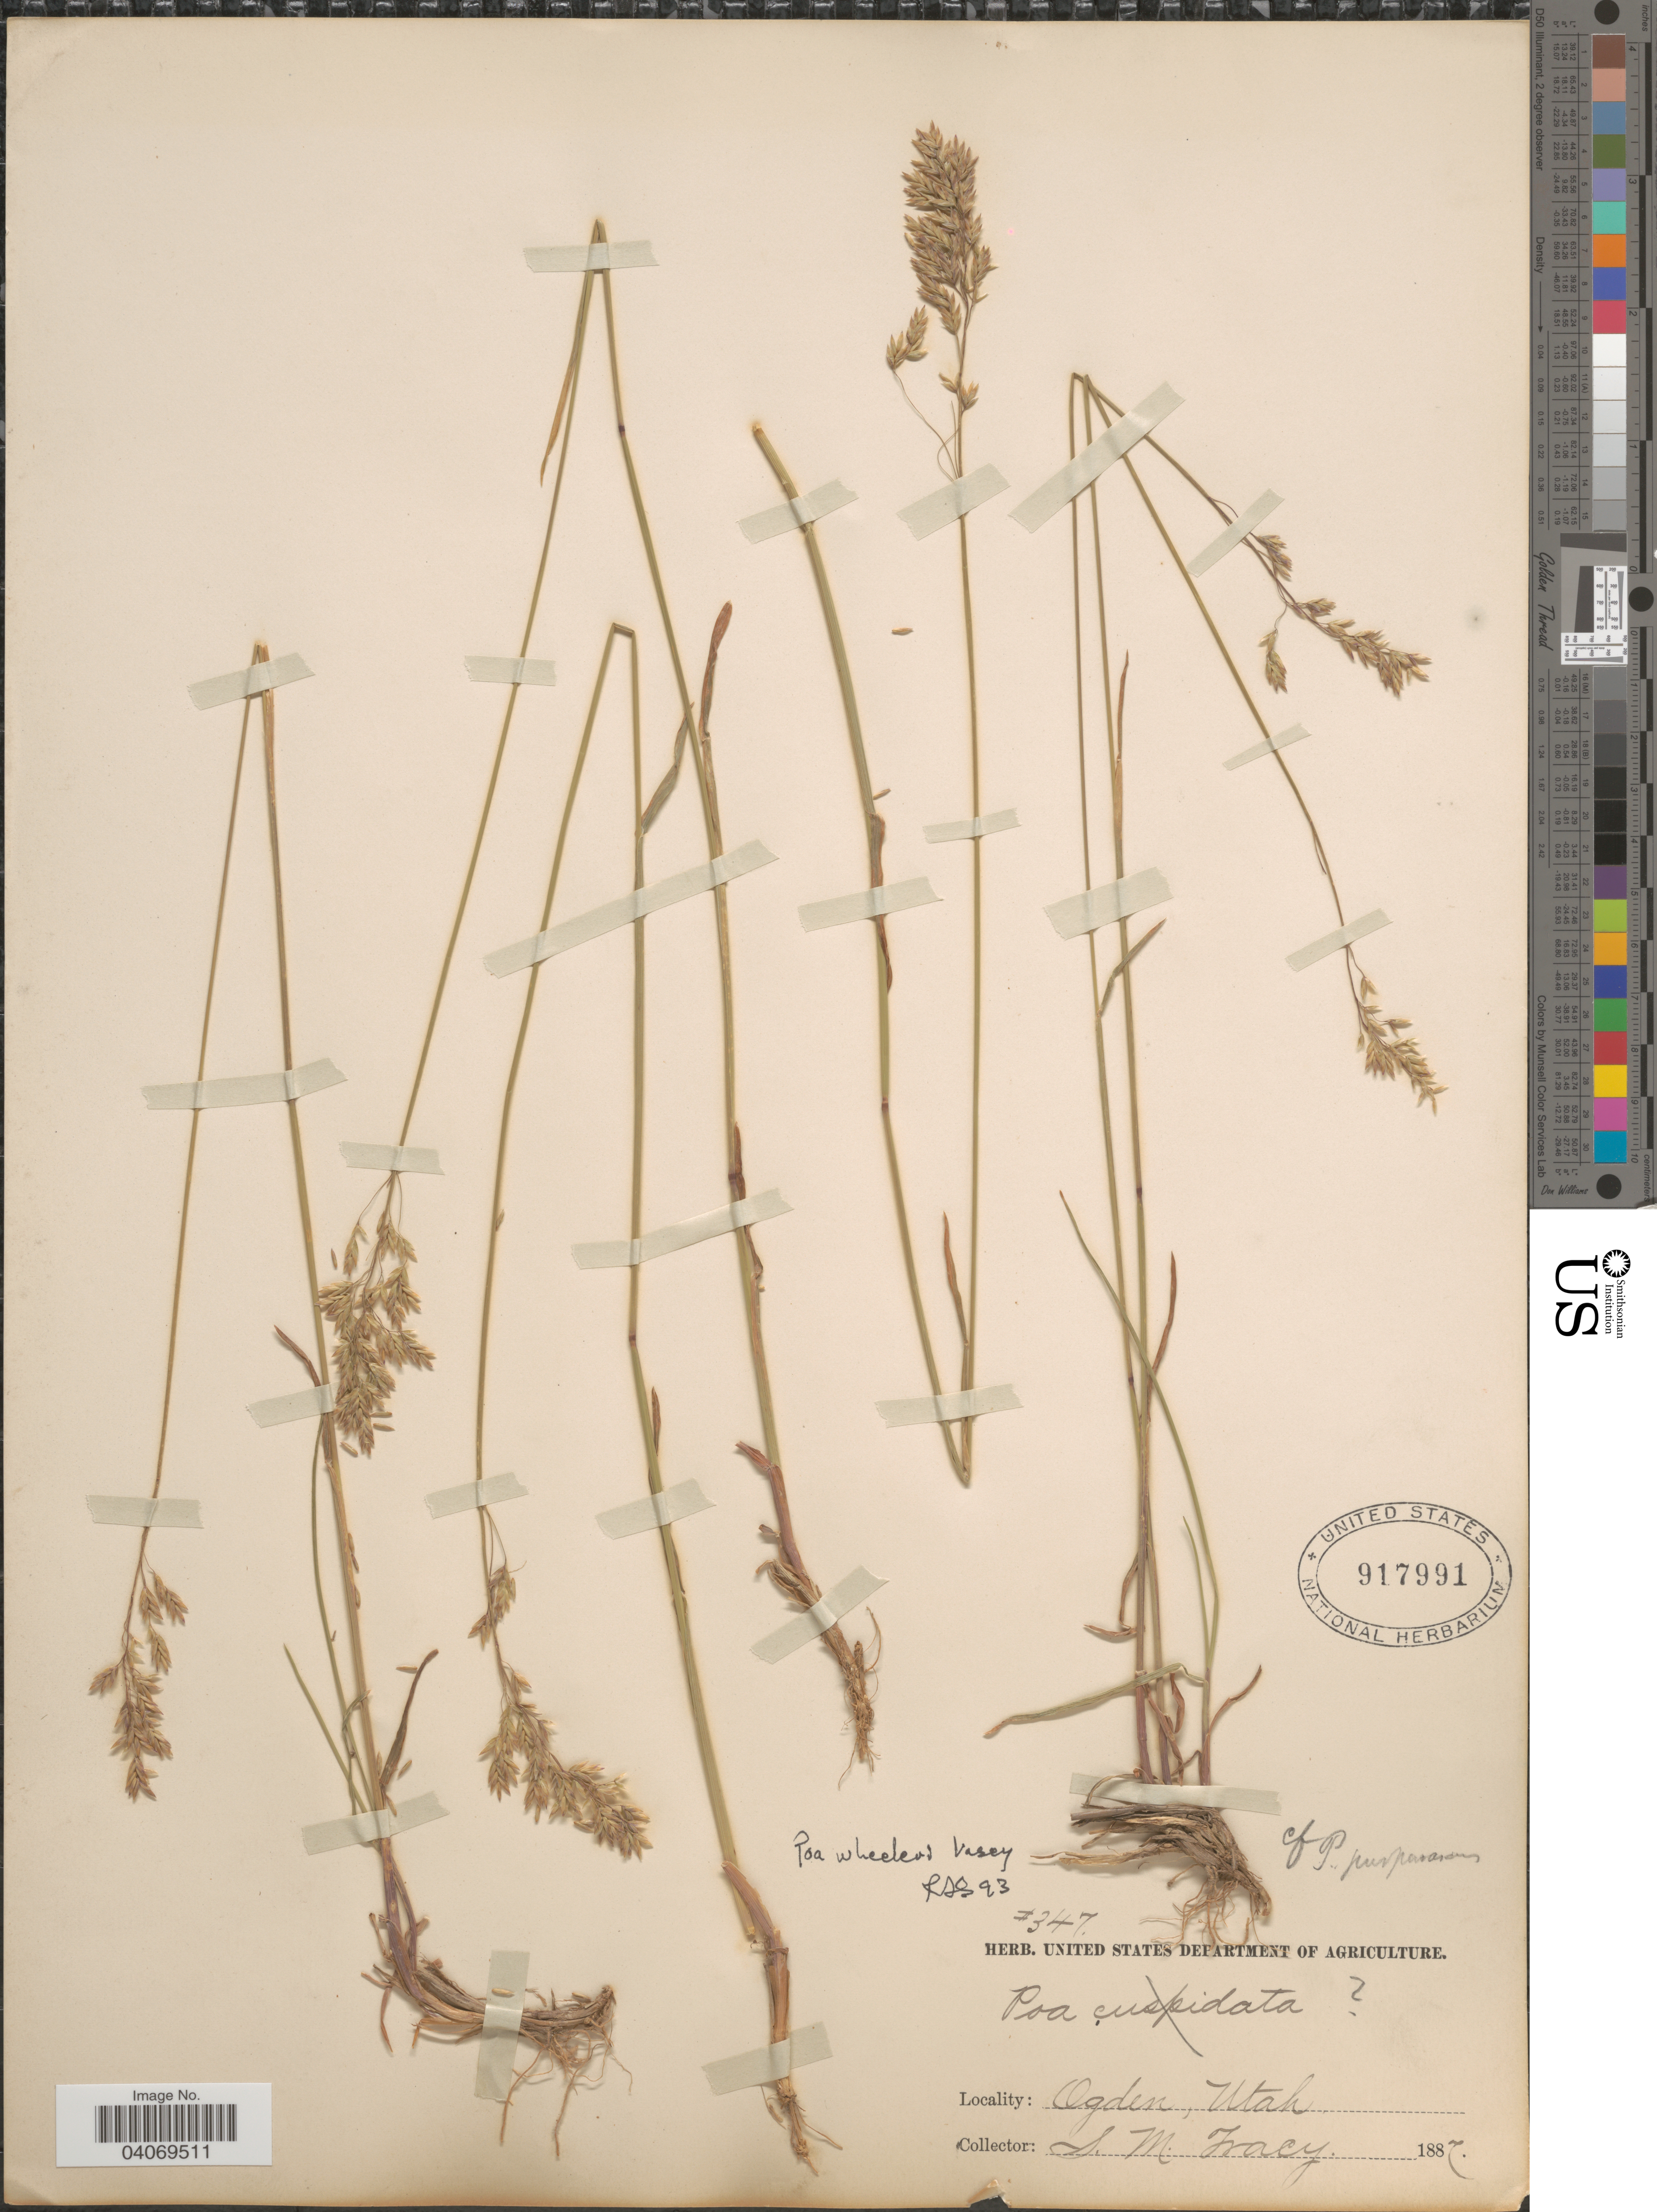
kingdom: Plantae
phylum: Tracheophyta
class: Liliopsida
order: Poales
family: Poaceae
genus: Poa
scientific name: Poa wheeleri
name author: Vasey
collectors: S. M. Tracy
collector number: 347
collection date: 1887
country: United States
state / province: Utah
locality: Ogden.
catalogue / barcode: US 917991